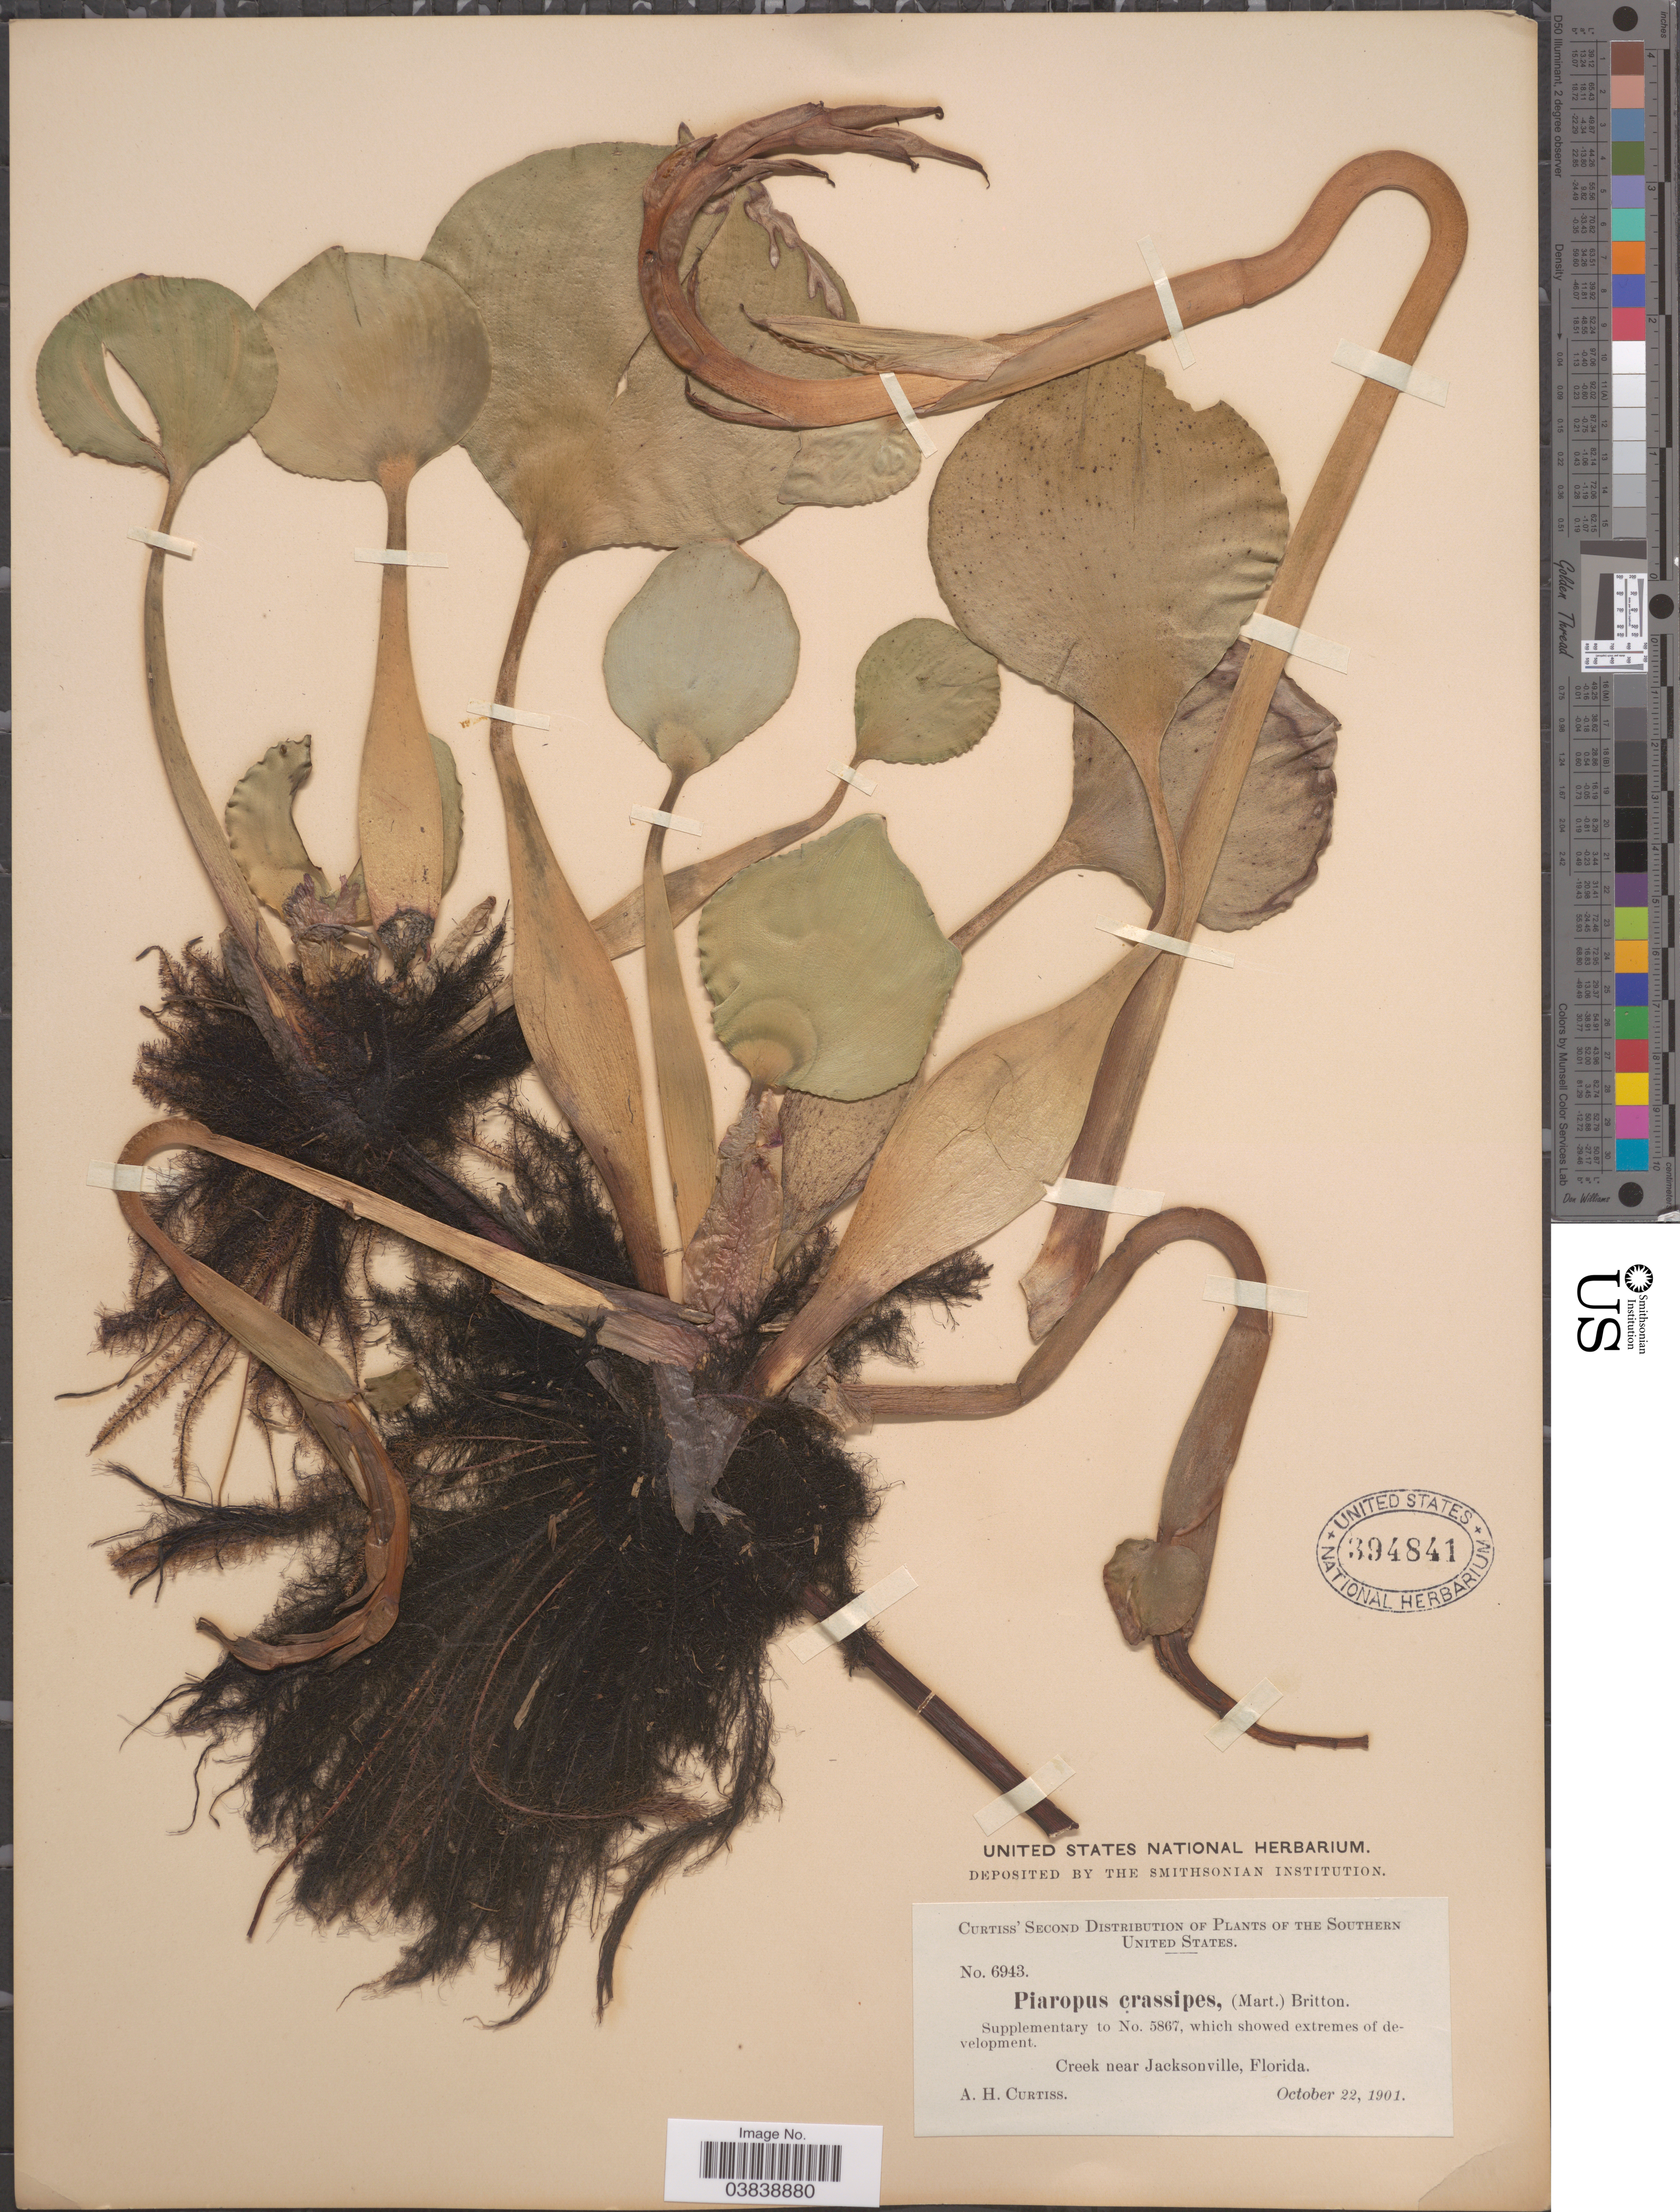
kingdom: Plantae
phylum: Tracheophyta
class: Liliopsida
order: Commelinales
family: Pontederiaceae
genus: Eichhornia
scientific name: Eichhornia crassipes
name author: (Mart.) Solms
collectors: A. H. Curtiss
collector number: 6943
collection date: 1901-10-22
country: United States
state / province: Florida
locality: The Southern United States. Creek near Jacksonville.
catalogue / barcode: US 394841